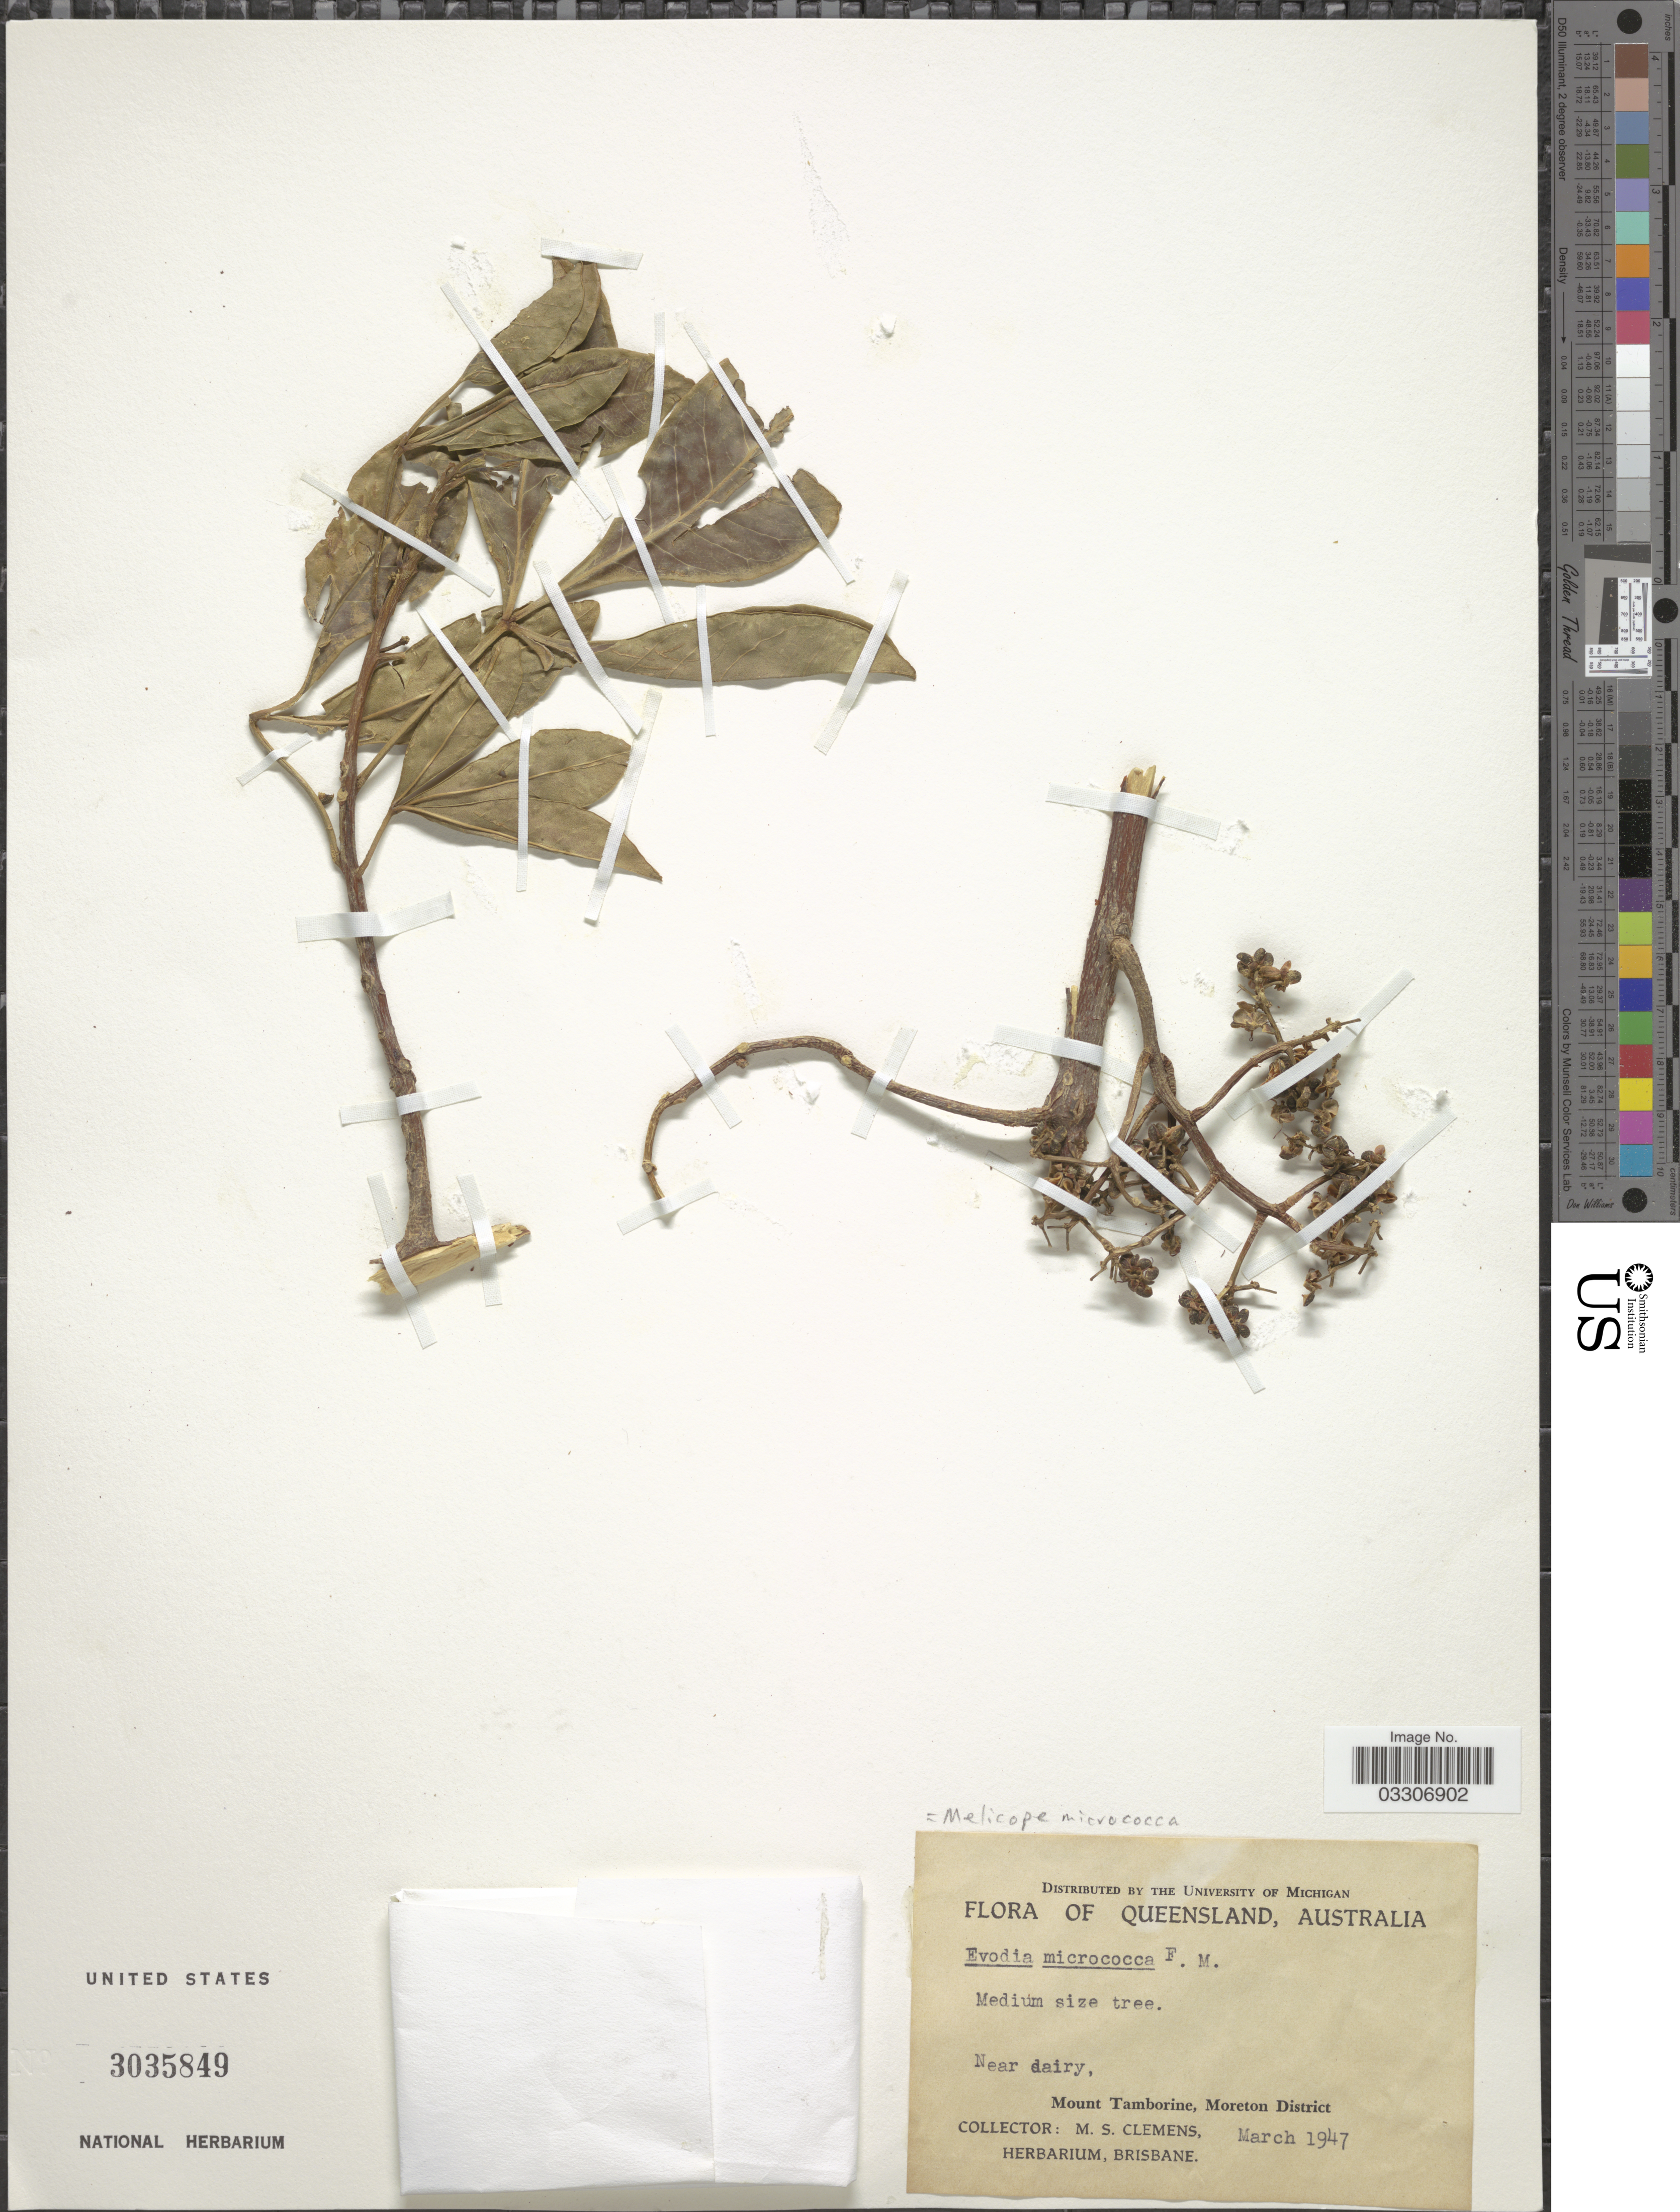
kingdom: Plantae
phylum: Tracheophyta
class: Magnoliopsida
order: Sapindales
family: Rutaceae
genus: Melicope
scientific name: Melicope micrococca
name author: (F. Muell.) T.G. Hartley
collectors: M. S. Clemens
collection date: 1947-03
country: Australia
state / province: Queensland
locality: Near dairy, Mount Tamborine, Moreton District.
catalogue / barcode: US 3035849